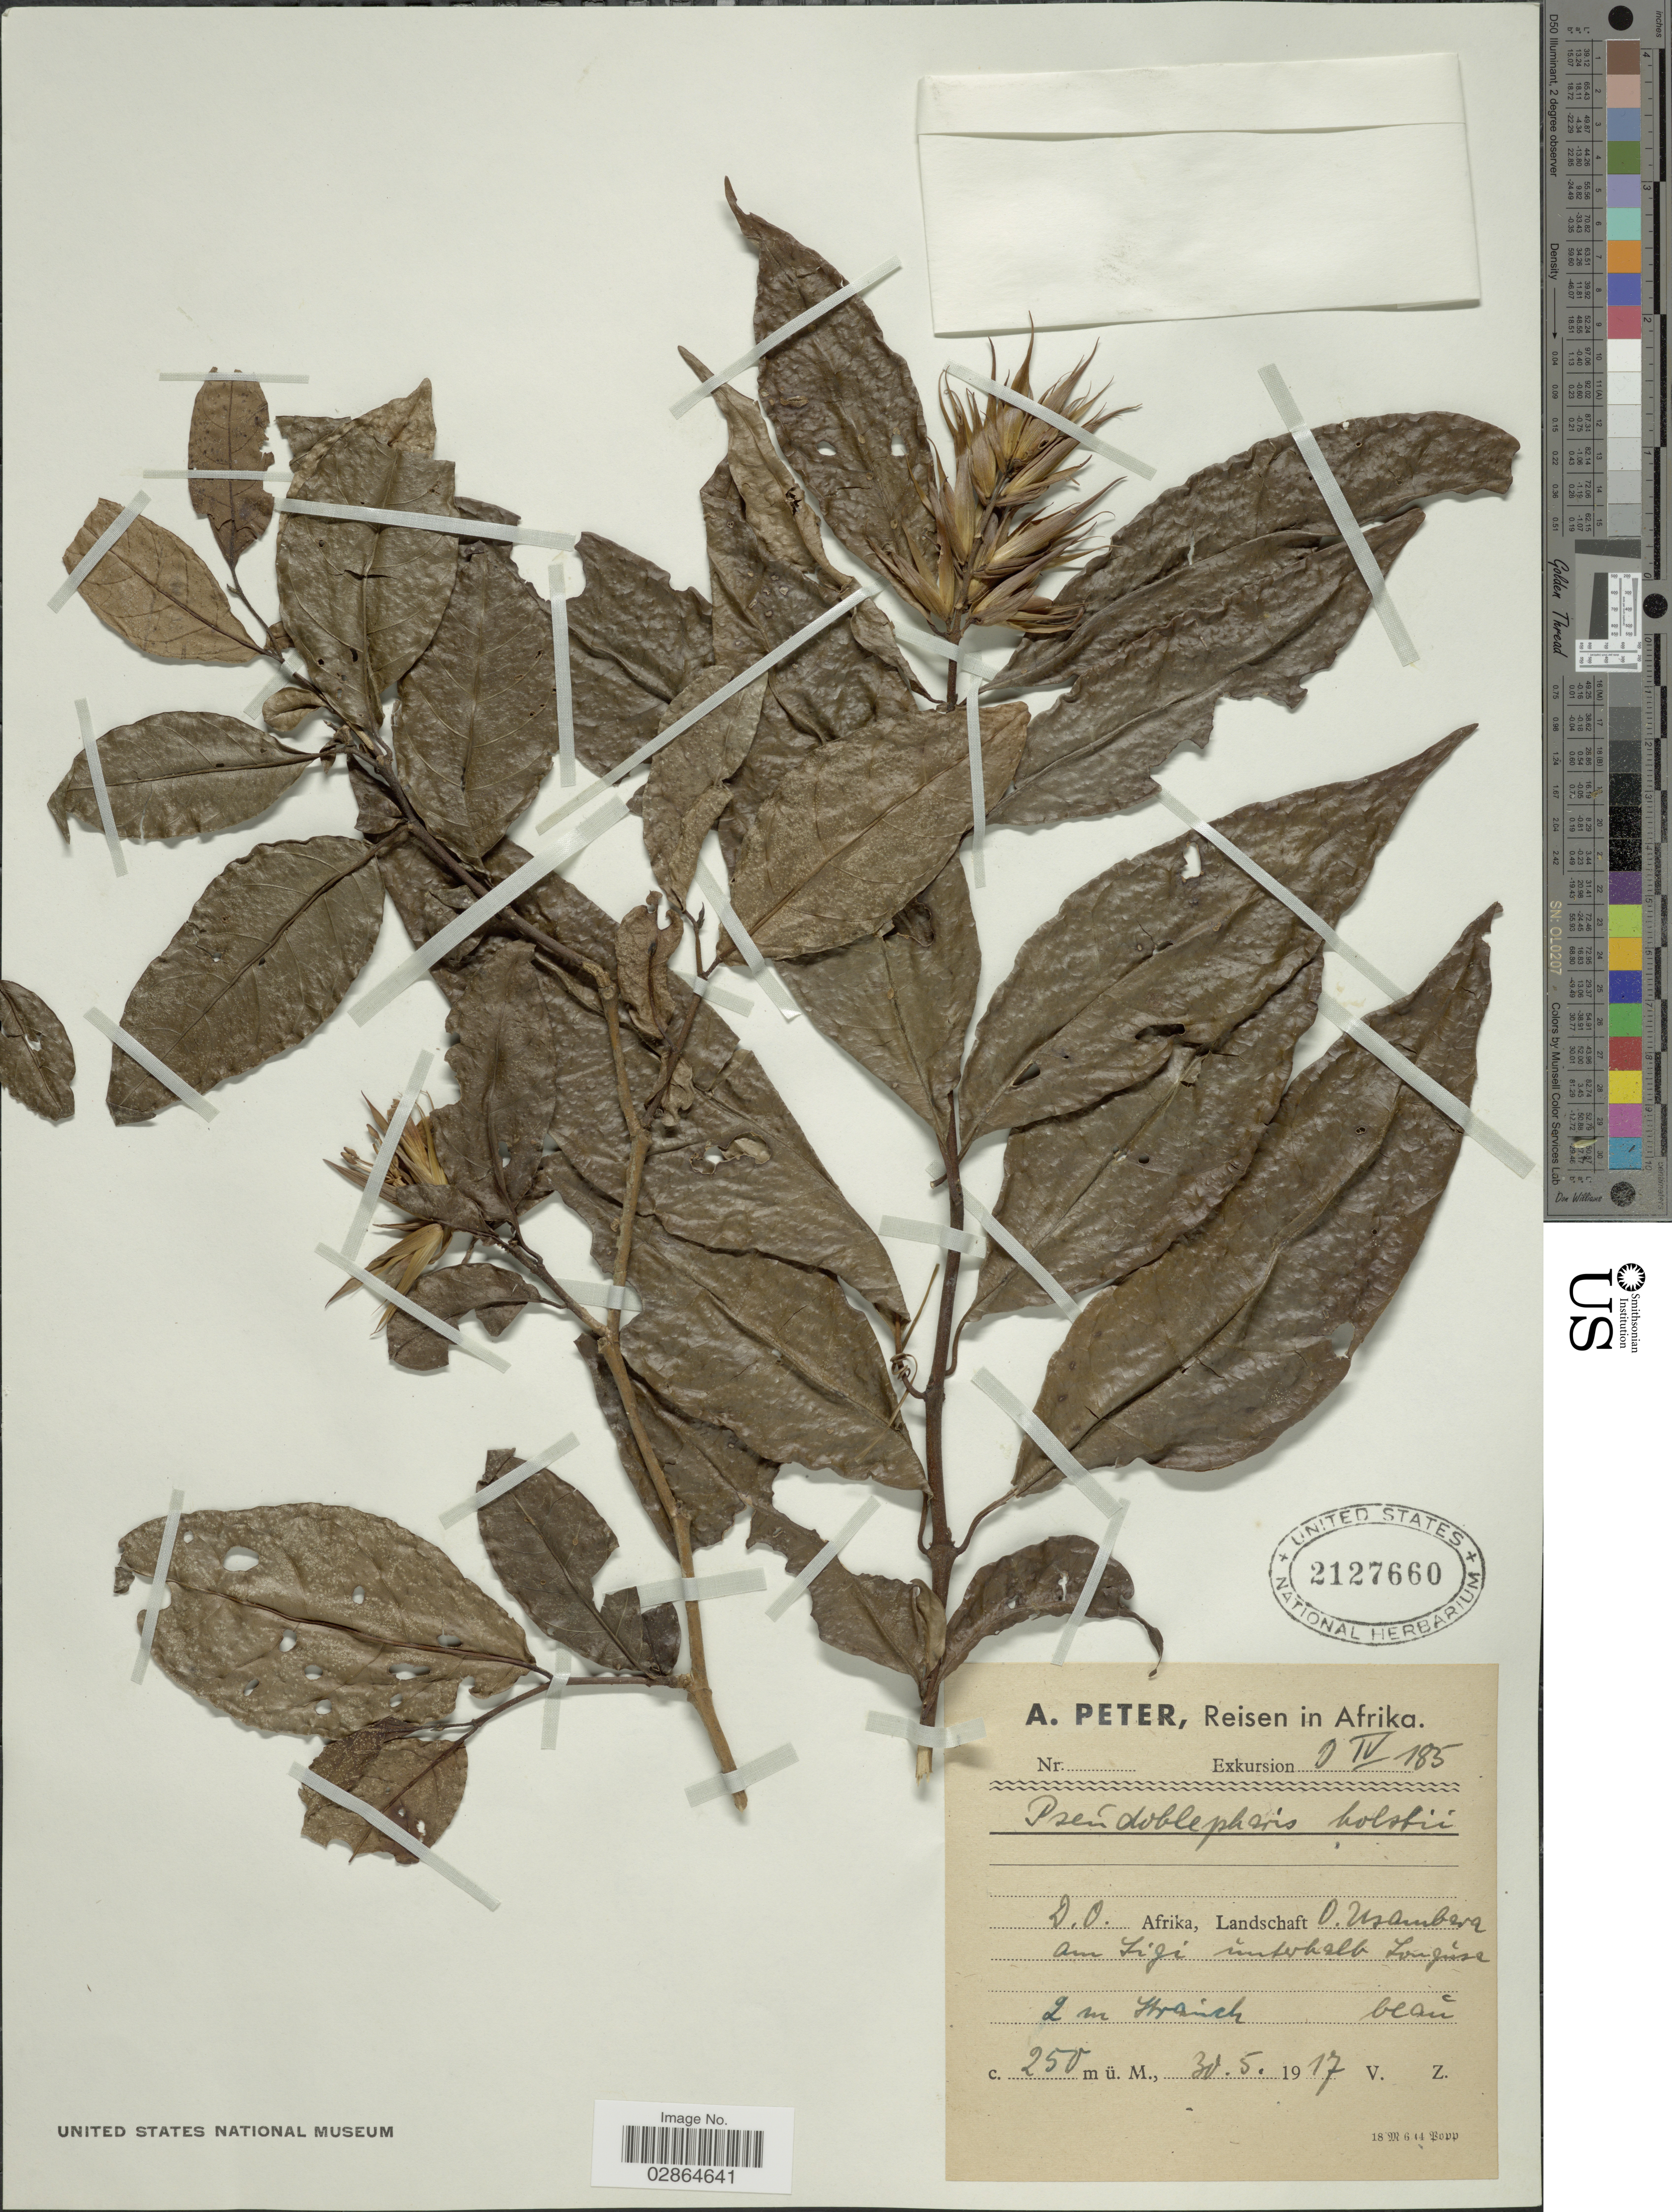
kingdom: Plantae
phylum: Tracheophyta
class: Magnoliopsida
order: Lamiales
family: Acanthaceae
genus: Sclerochiton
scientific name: Sclerochiton holstii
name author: C.B. Clarke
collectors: A. Peter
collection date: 1917-05-30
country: Tanzania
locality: D.O. Afrika, Landschaft O. Usambara. Am Sigi unterhalb Longusa.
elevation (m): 250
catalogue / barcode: US 2127660